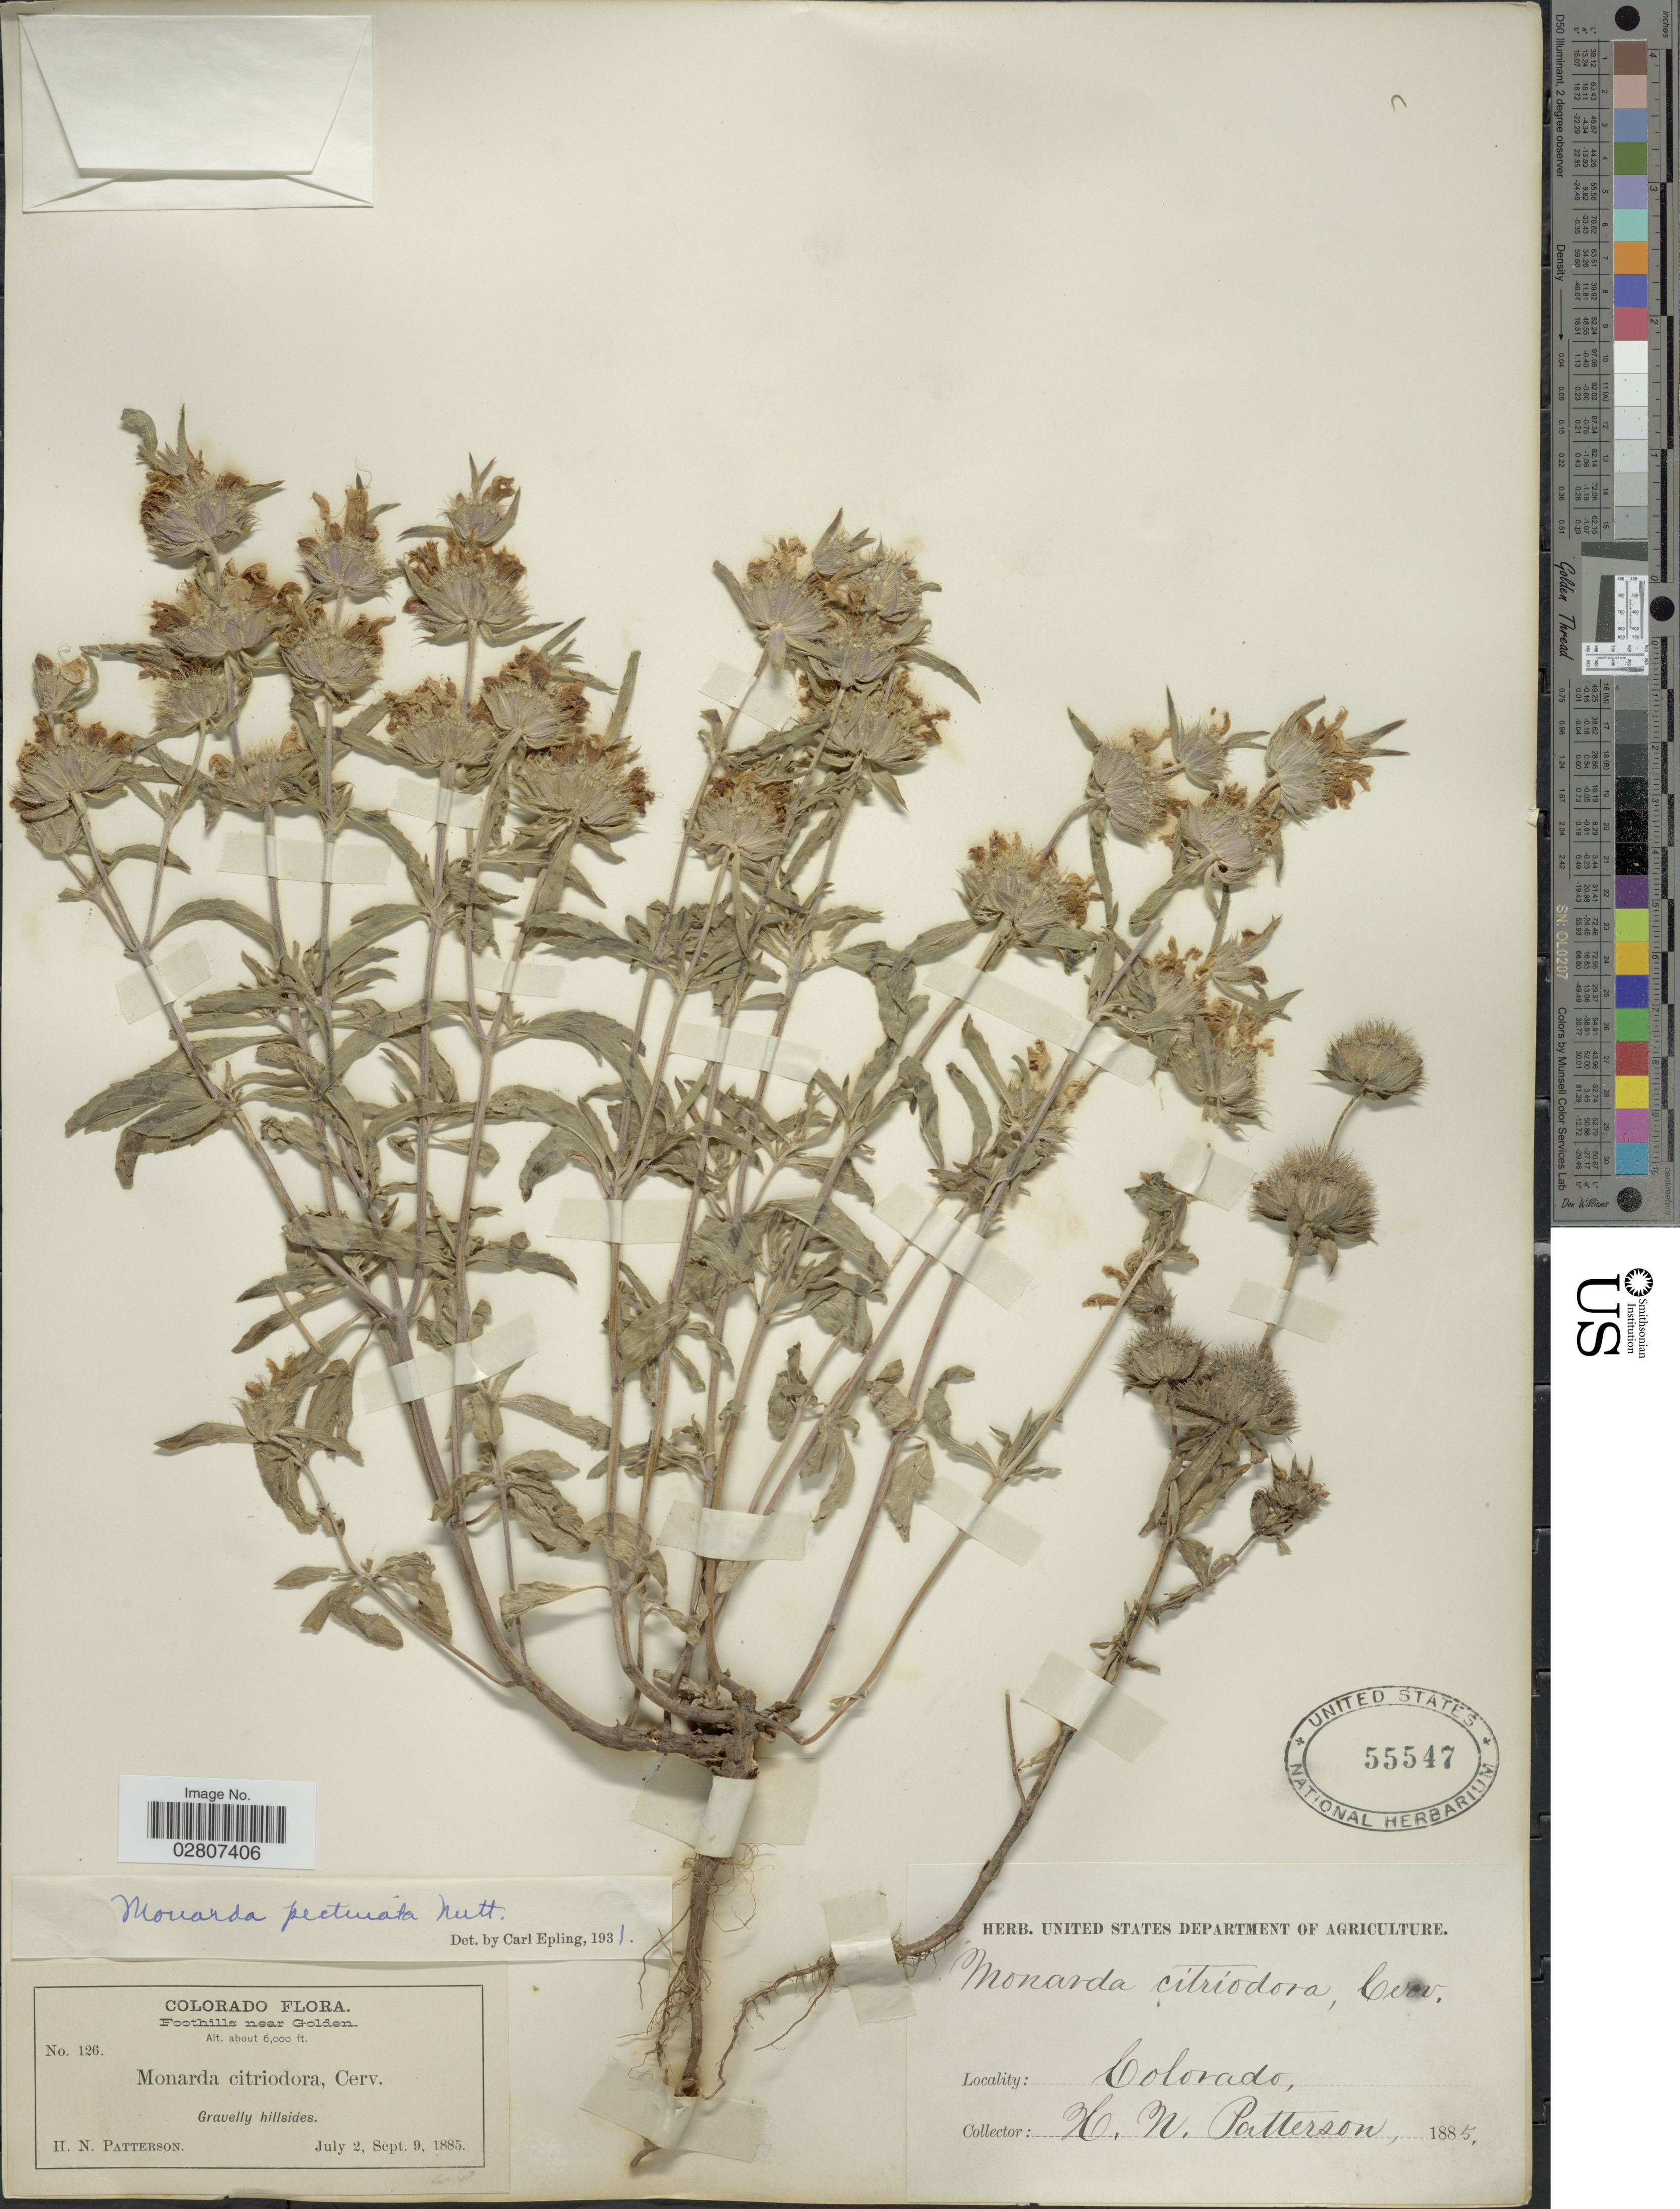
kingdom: Plantae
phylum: Tracheophyta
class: Magnoliopsida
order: Lamiales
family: Lamiaceae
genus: Monarda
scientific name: Monarda pectinata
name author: Nutt.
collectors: H. N. Patterson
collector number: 126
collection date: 1885-07-02/1885-09-09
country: United States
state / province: Colorado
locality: Foothills near Golden. Gravelly hillsides.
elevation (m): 1829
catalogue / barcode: US 55547